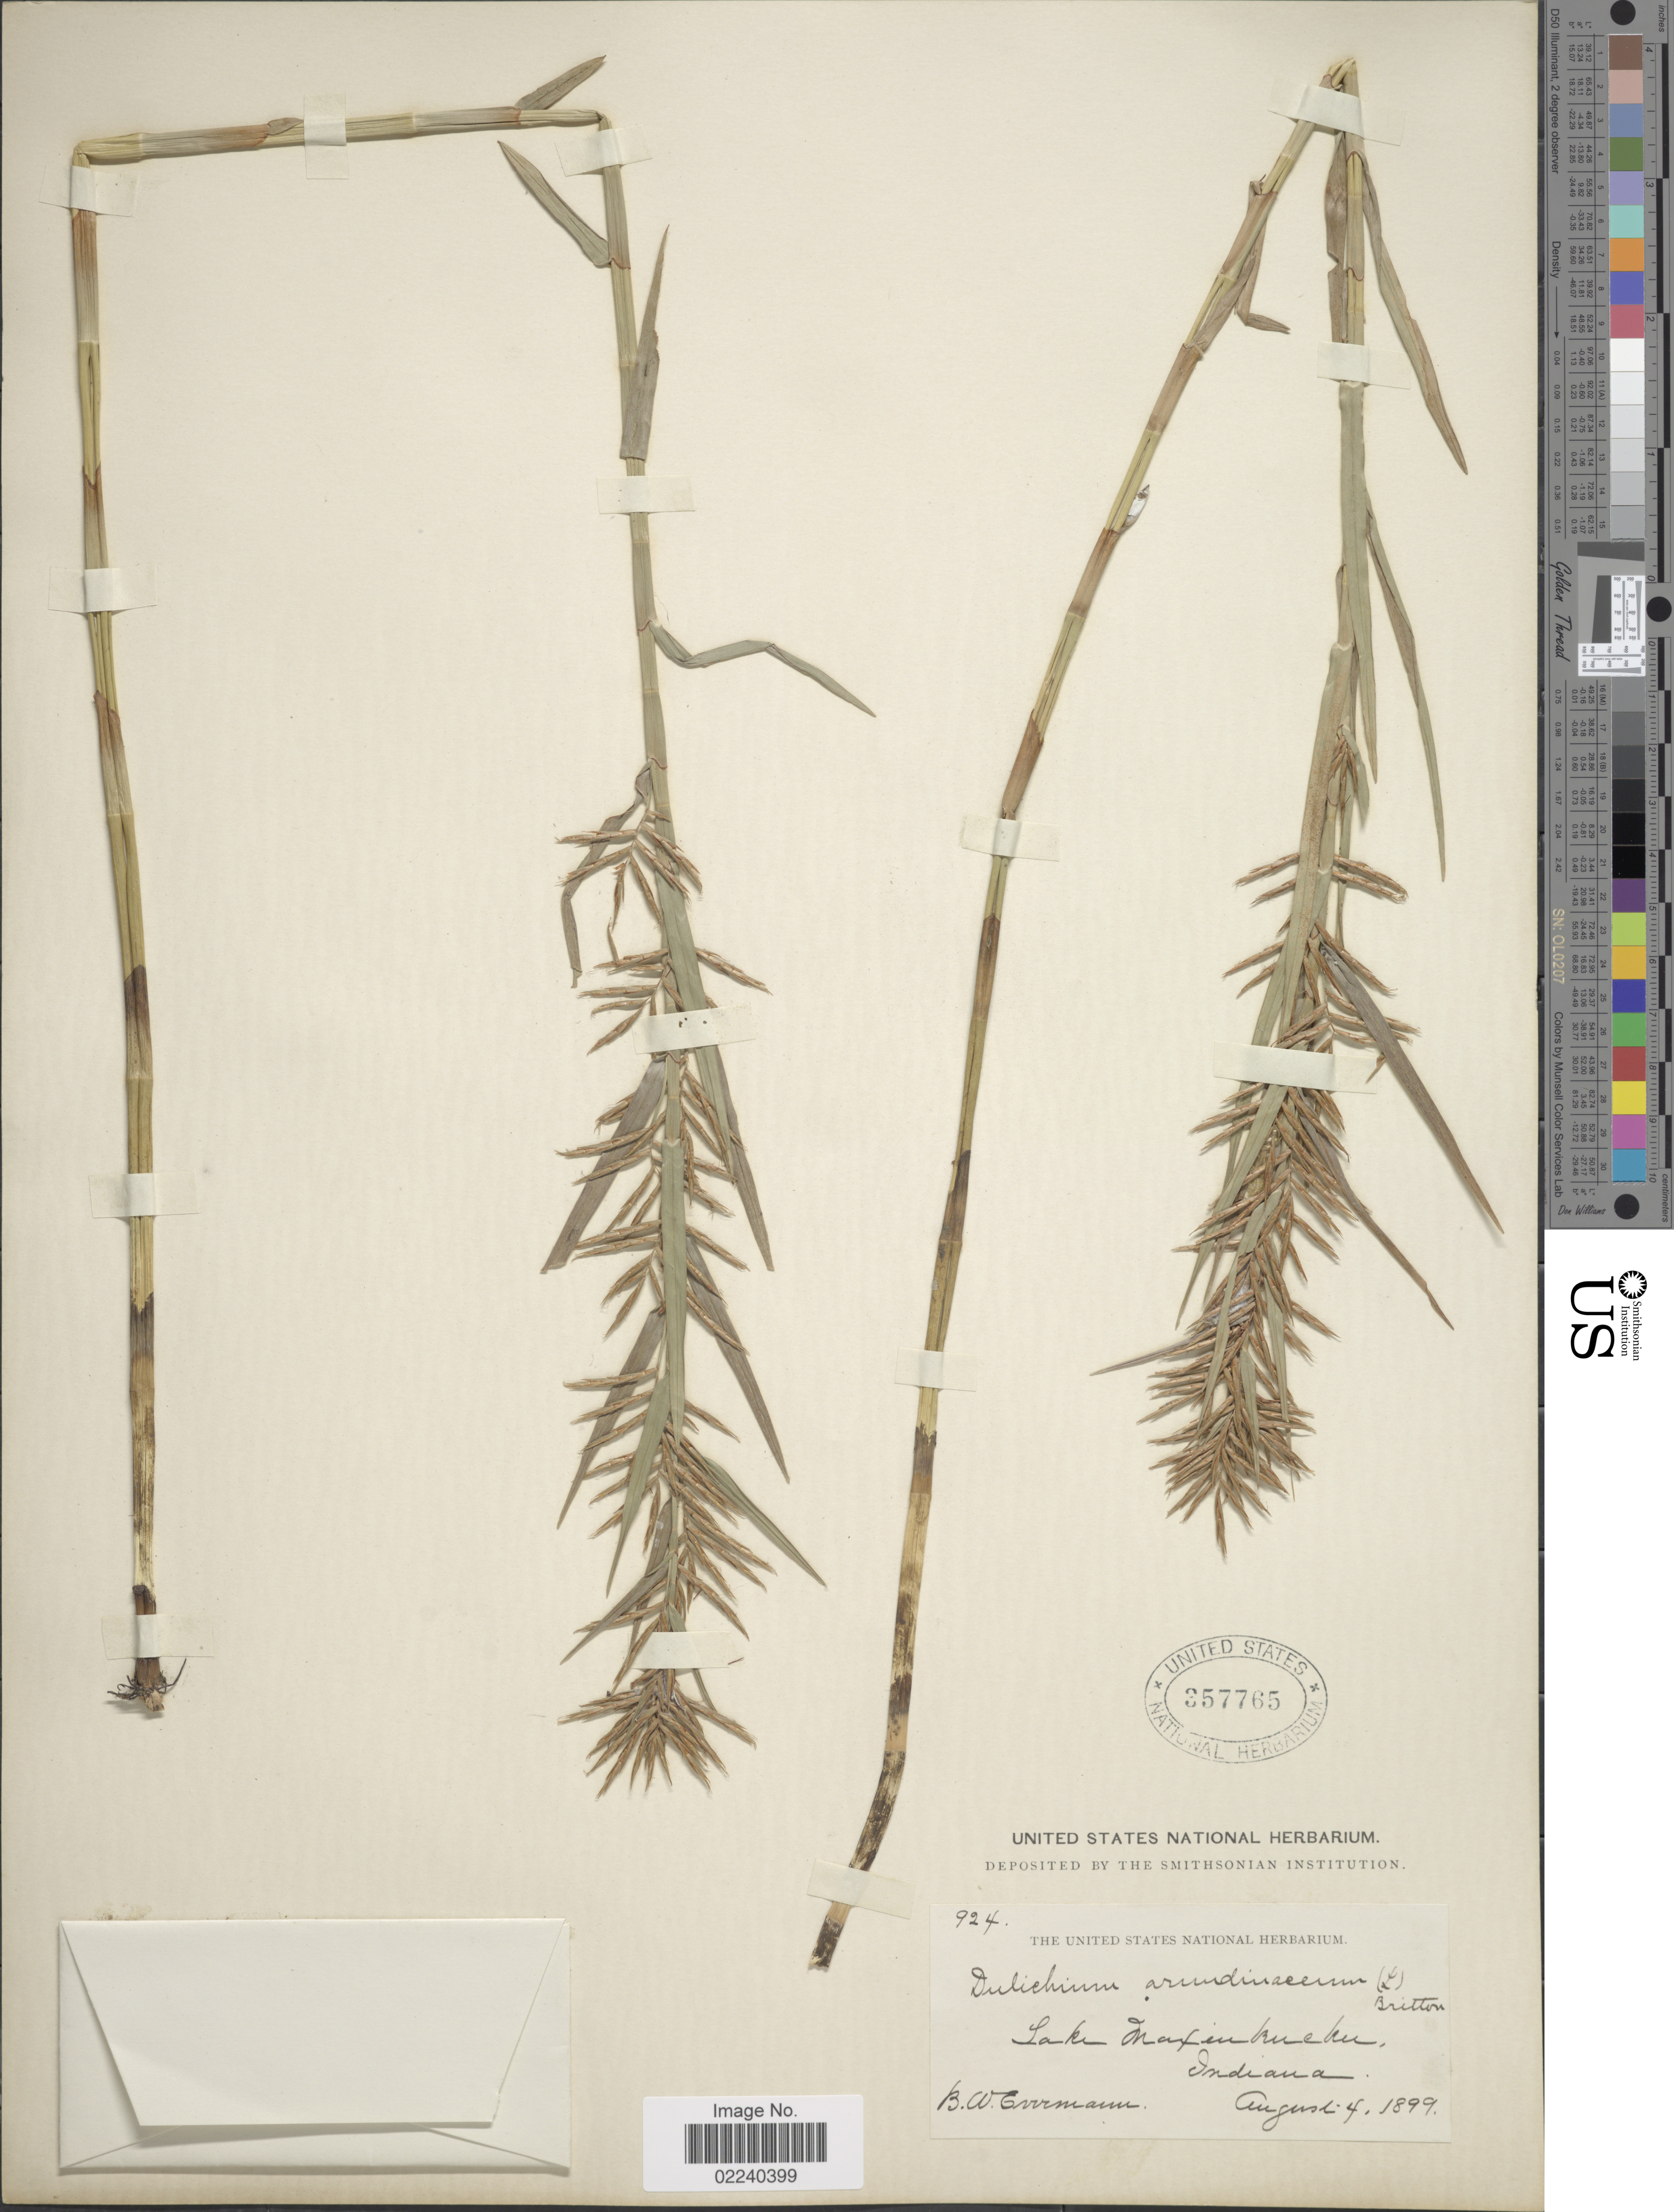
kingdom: Plantae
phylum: Tracheophyta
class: Liliopsida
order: Poales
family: Cyperaceae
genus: Dulichium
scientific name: Dulichium arundinaceum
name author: (L.) Britton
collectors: B. W. Evermann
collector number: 924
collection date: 1899-08-04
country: United States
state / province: Indiana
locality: Lake Maxinkuckee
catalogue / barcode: US 357765